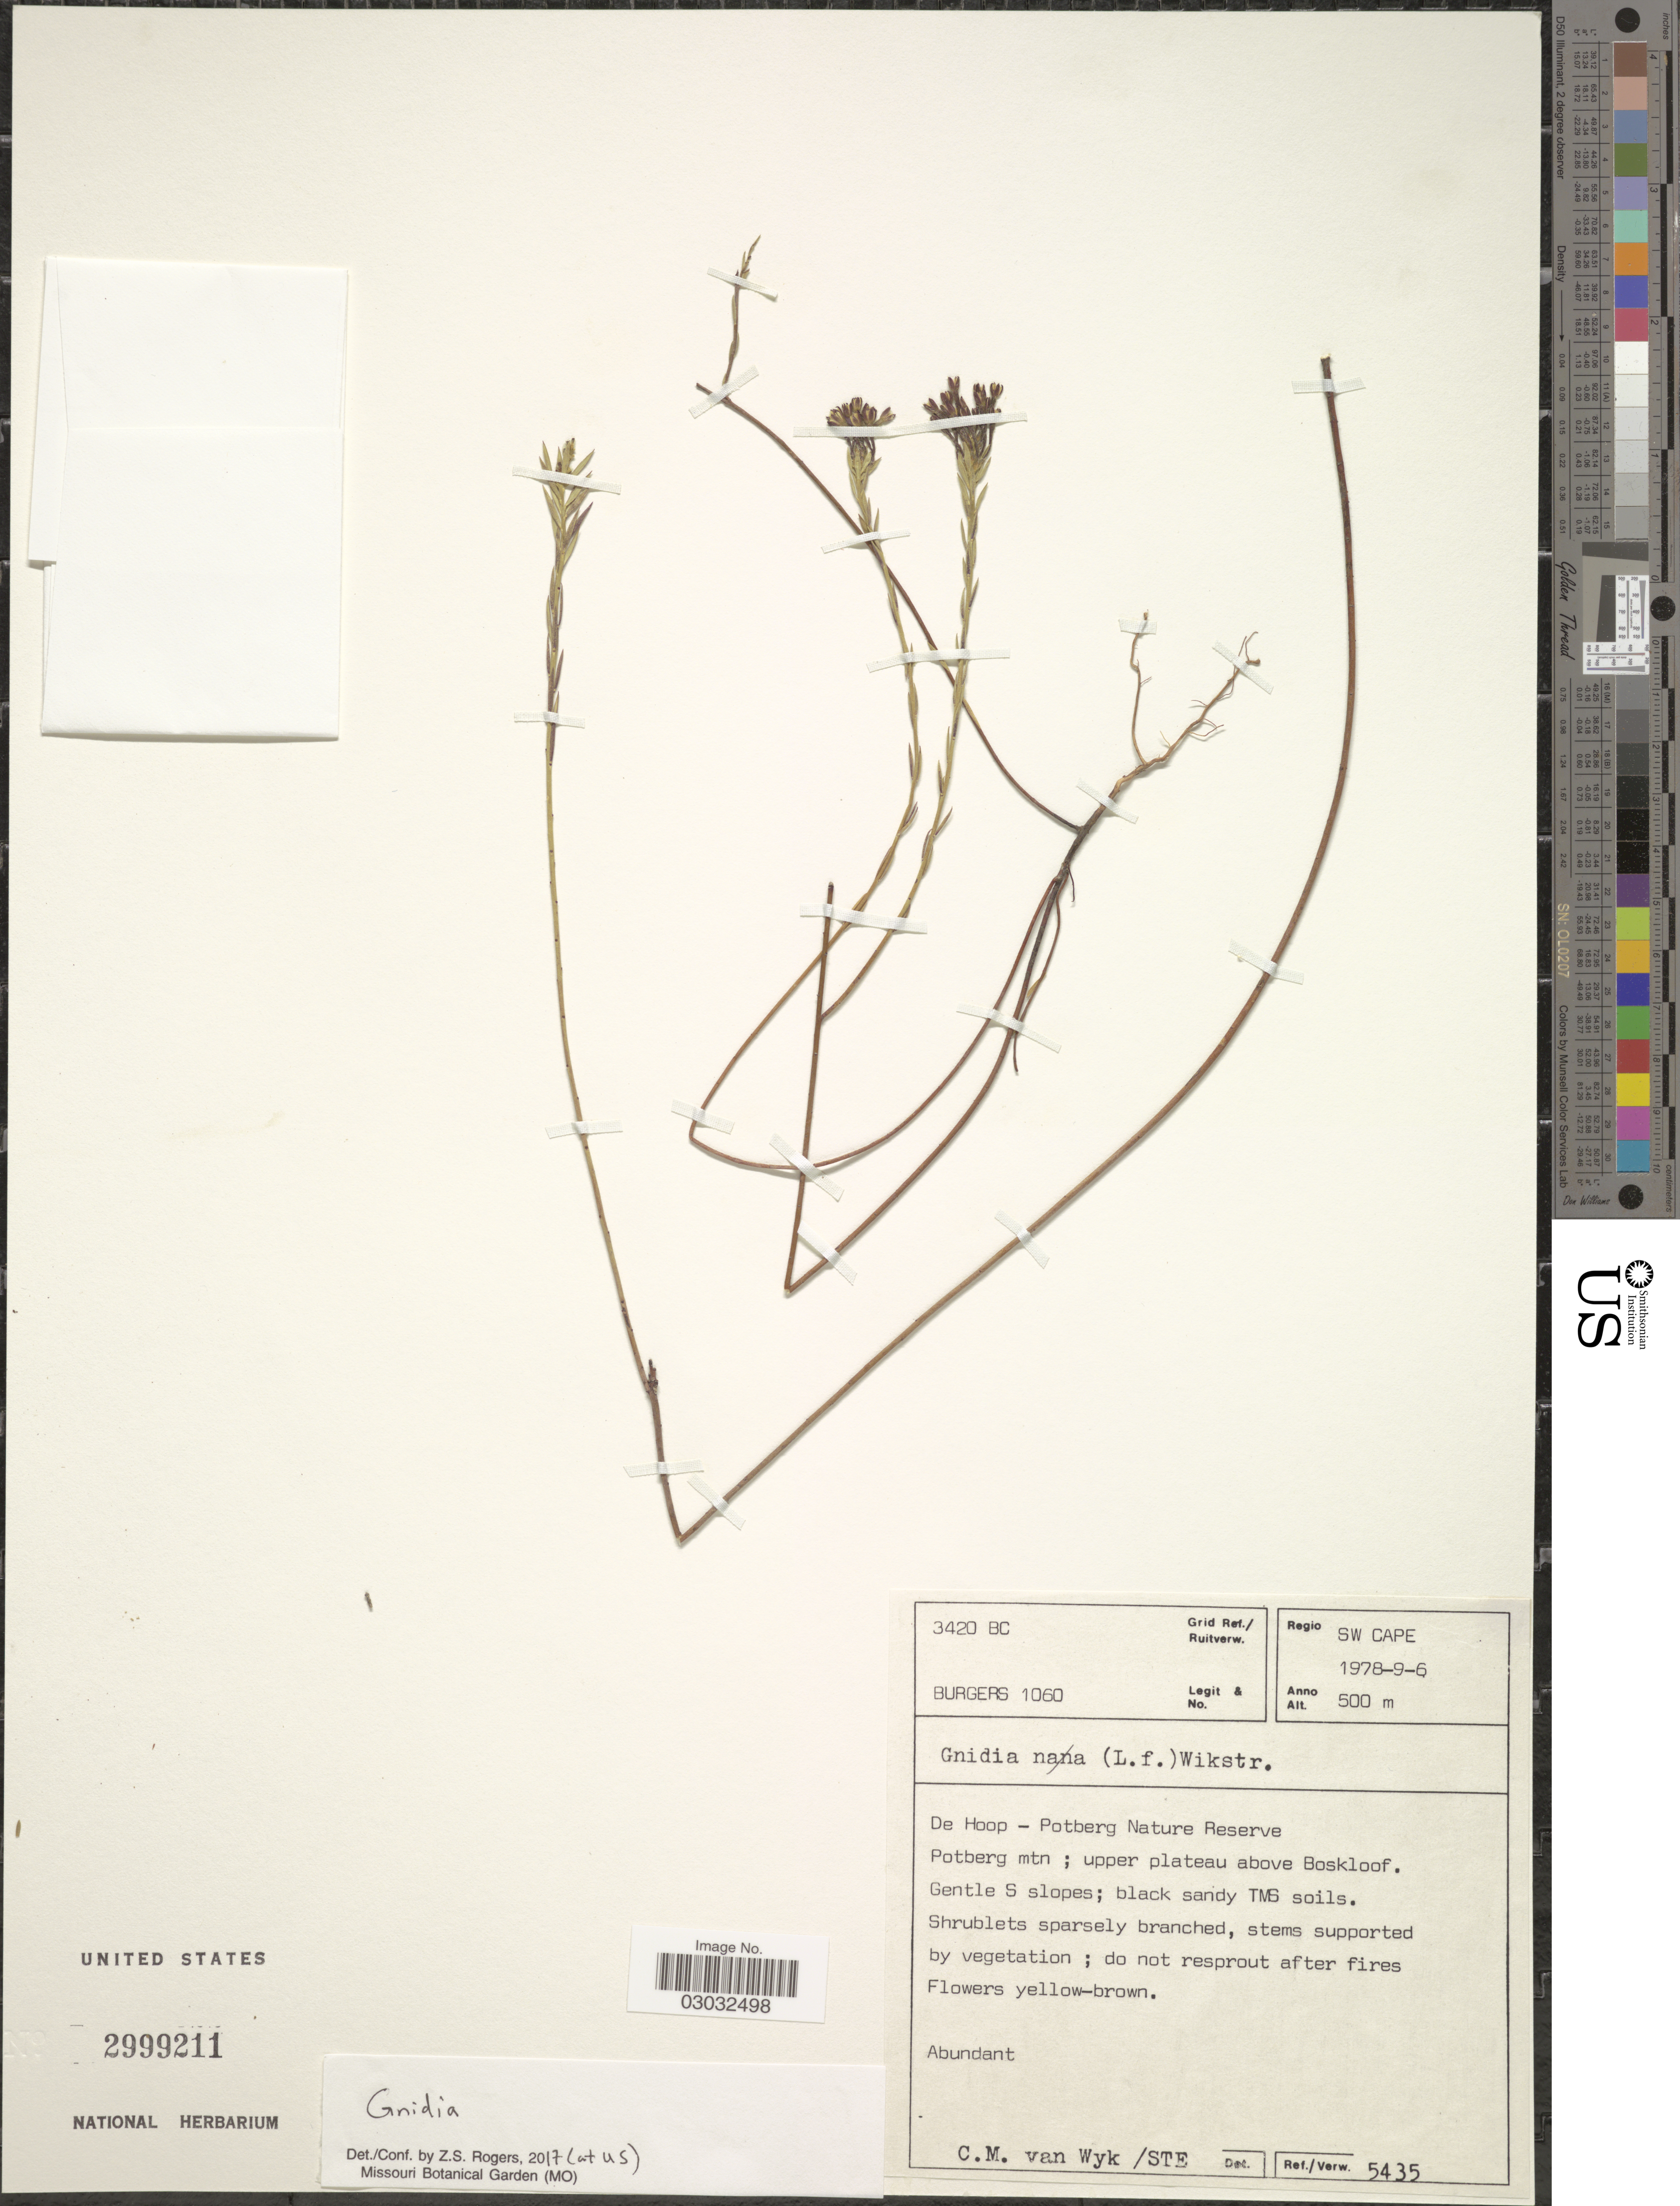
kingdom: Plantae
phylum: Tracheophyta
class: Magnoliopsida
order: Malvales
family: Thymelaeaceae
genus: Gnidia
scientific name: Gnidia sp.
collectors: Burgers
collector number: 1060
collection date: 1978-09-06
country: South Africa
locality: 3420 BC Grid Ref./ Ruitverw. Regio SW Cape. De Hoop - Potberg Nature Reserve. Potberg mtn; upper plateau above Boskloof. Gentle S slopes.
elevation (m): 500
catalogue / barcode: US 2999211